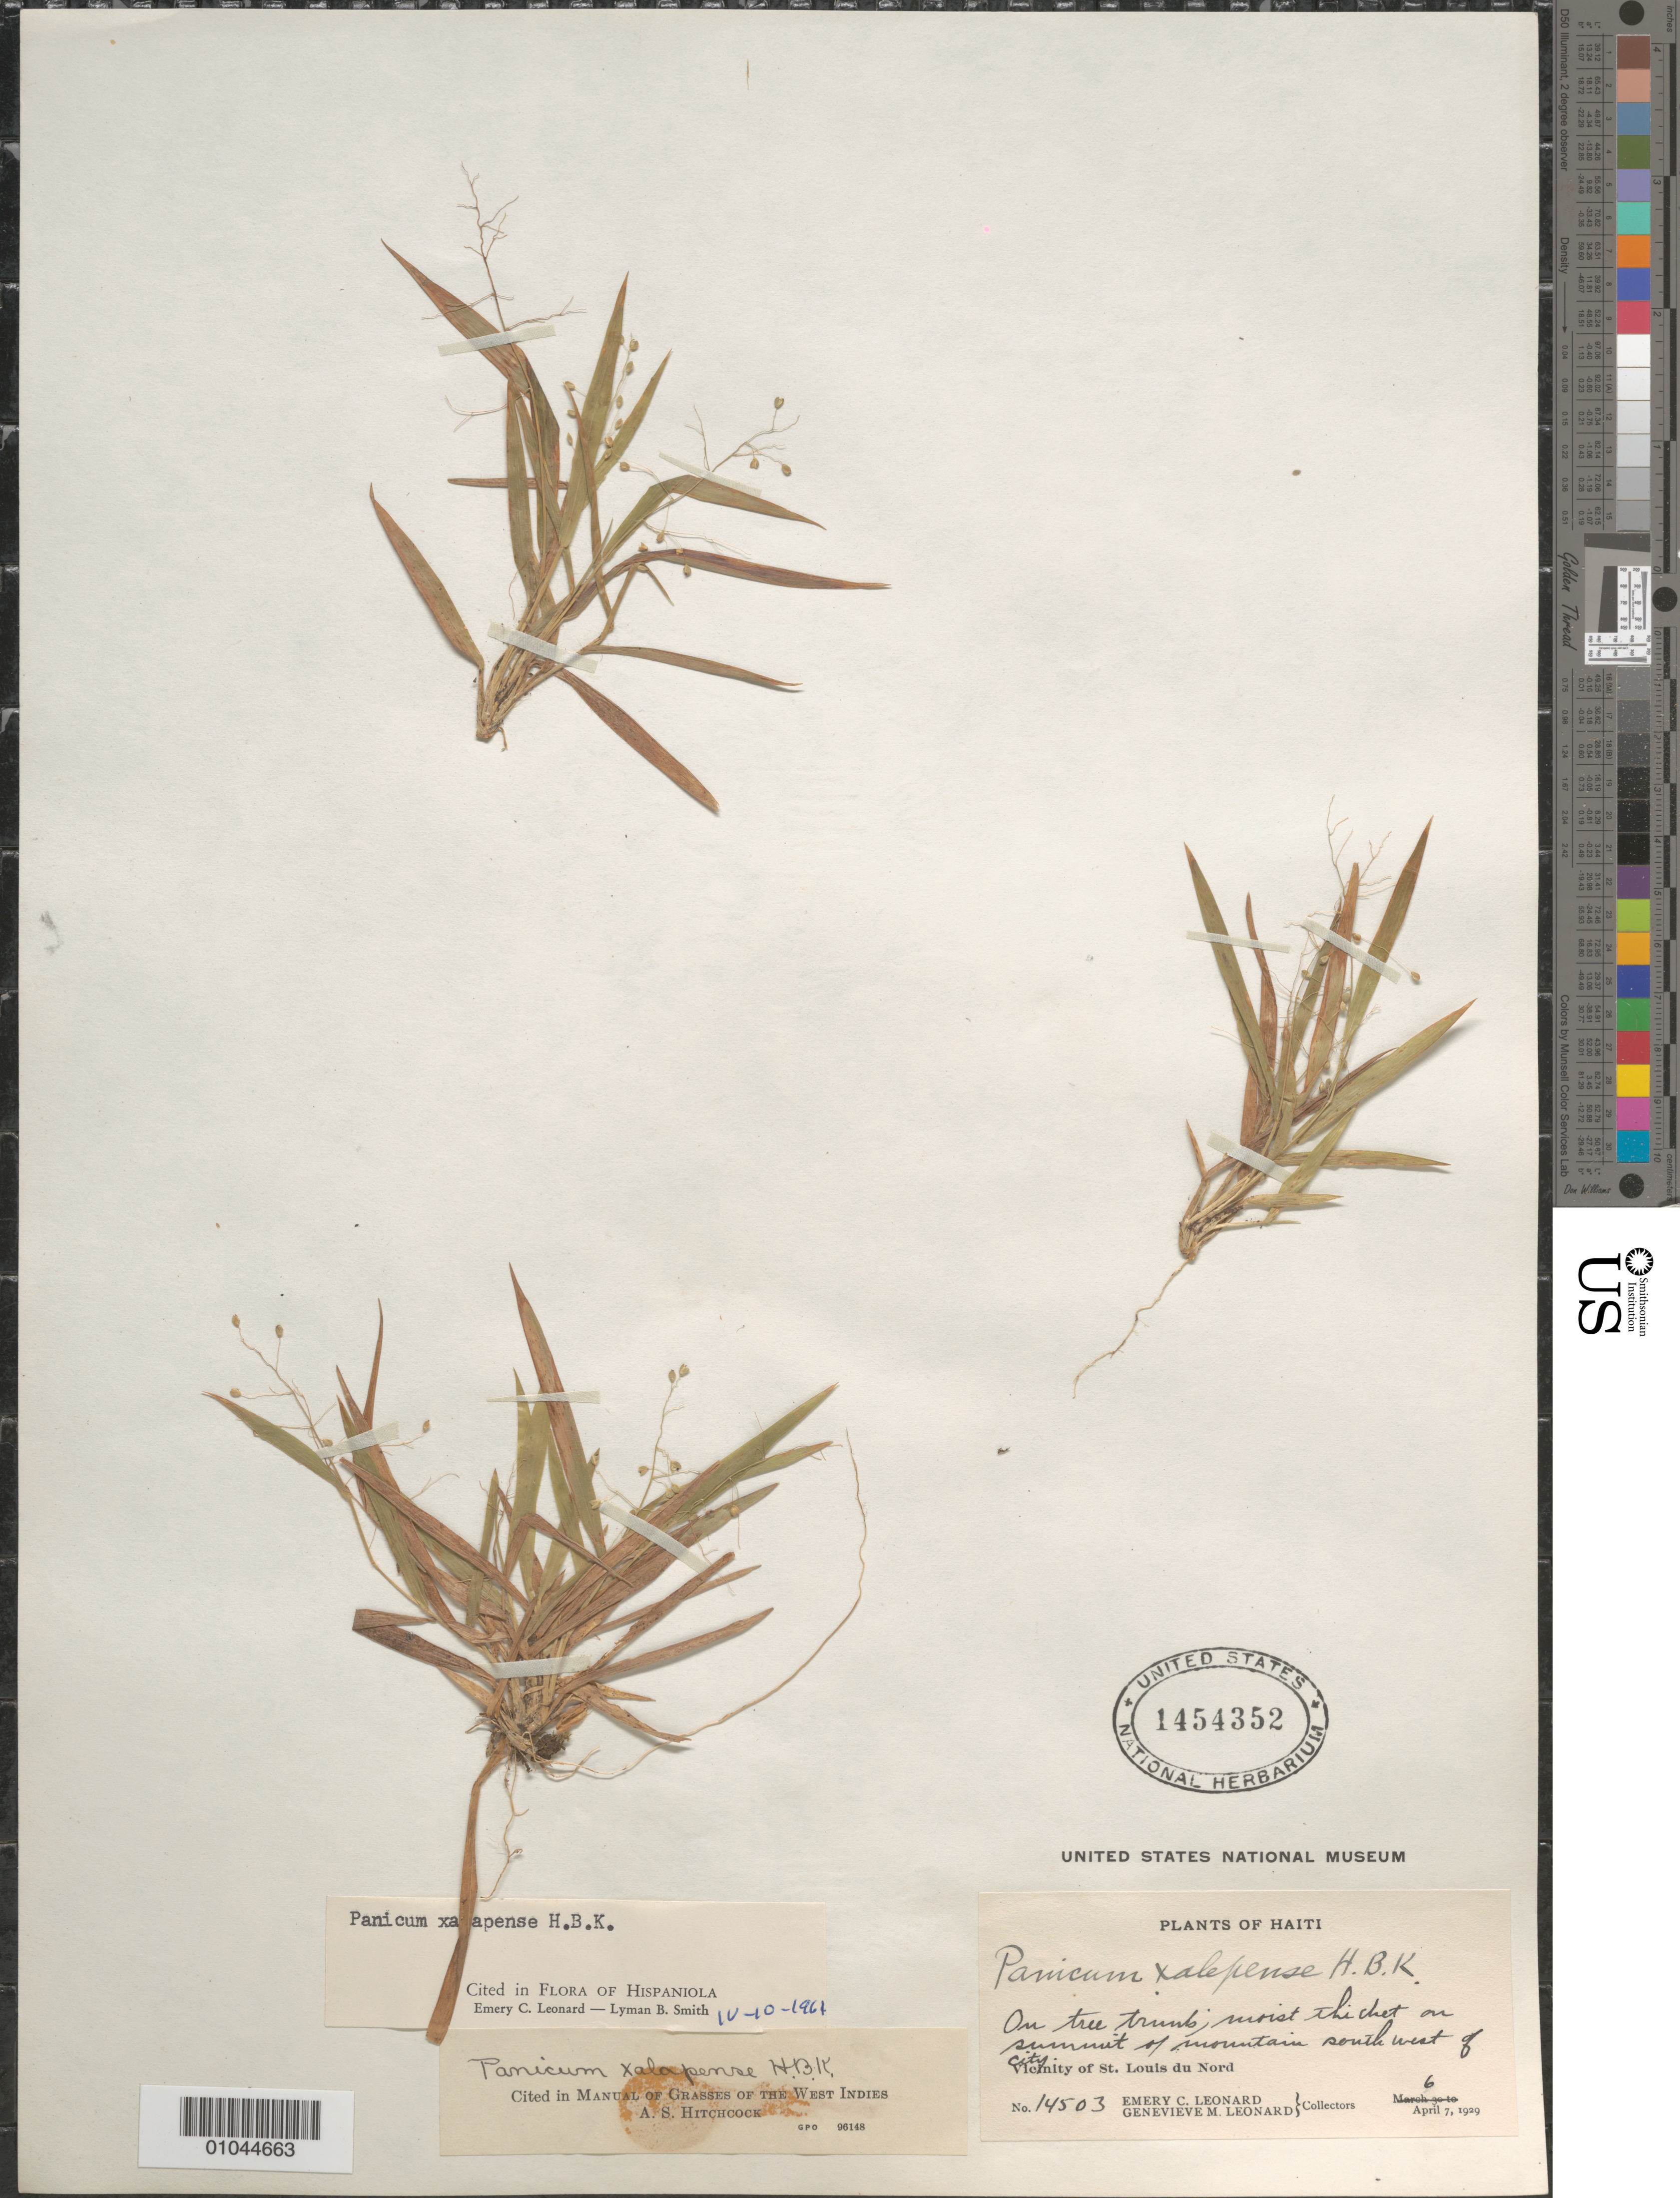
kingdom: Plantae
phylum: Tracheophyta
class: Liliopsida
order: Poales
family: Poaceae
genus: Panicum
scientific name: Panicum xalapense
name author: Kunth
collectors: E. C. Leonard & G. M. Leonard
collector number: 14503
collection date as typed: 06 Apr 1929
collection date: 1929-04-06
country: Haiti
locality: Vicinity of St. Louis du Nord, SW of city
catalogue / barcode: US 1454352